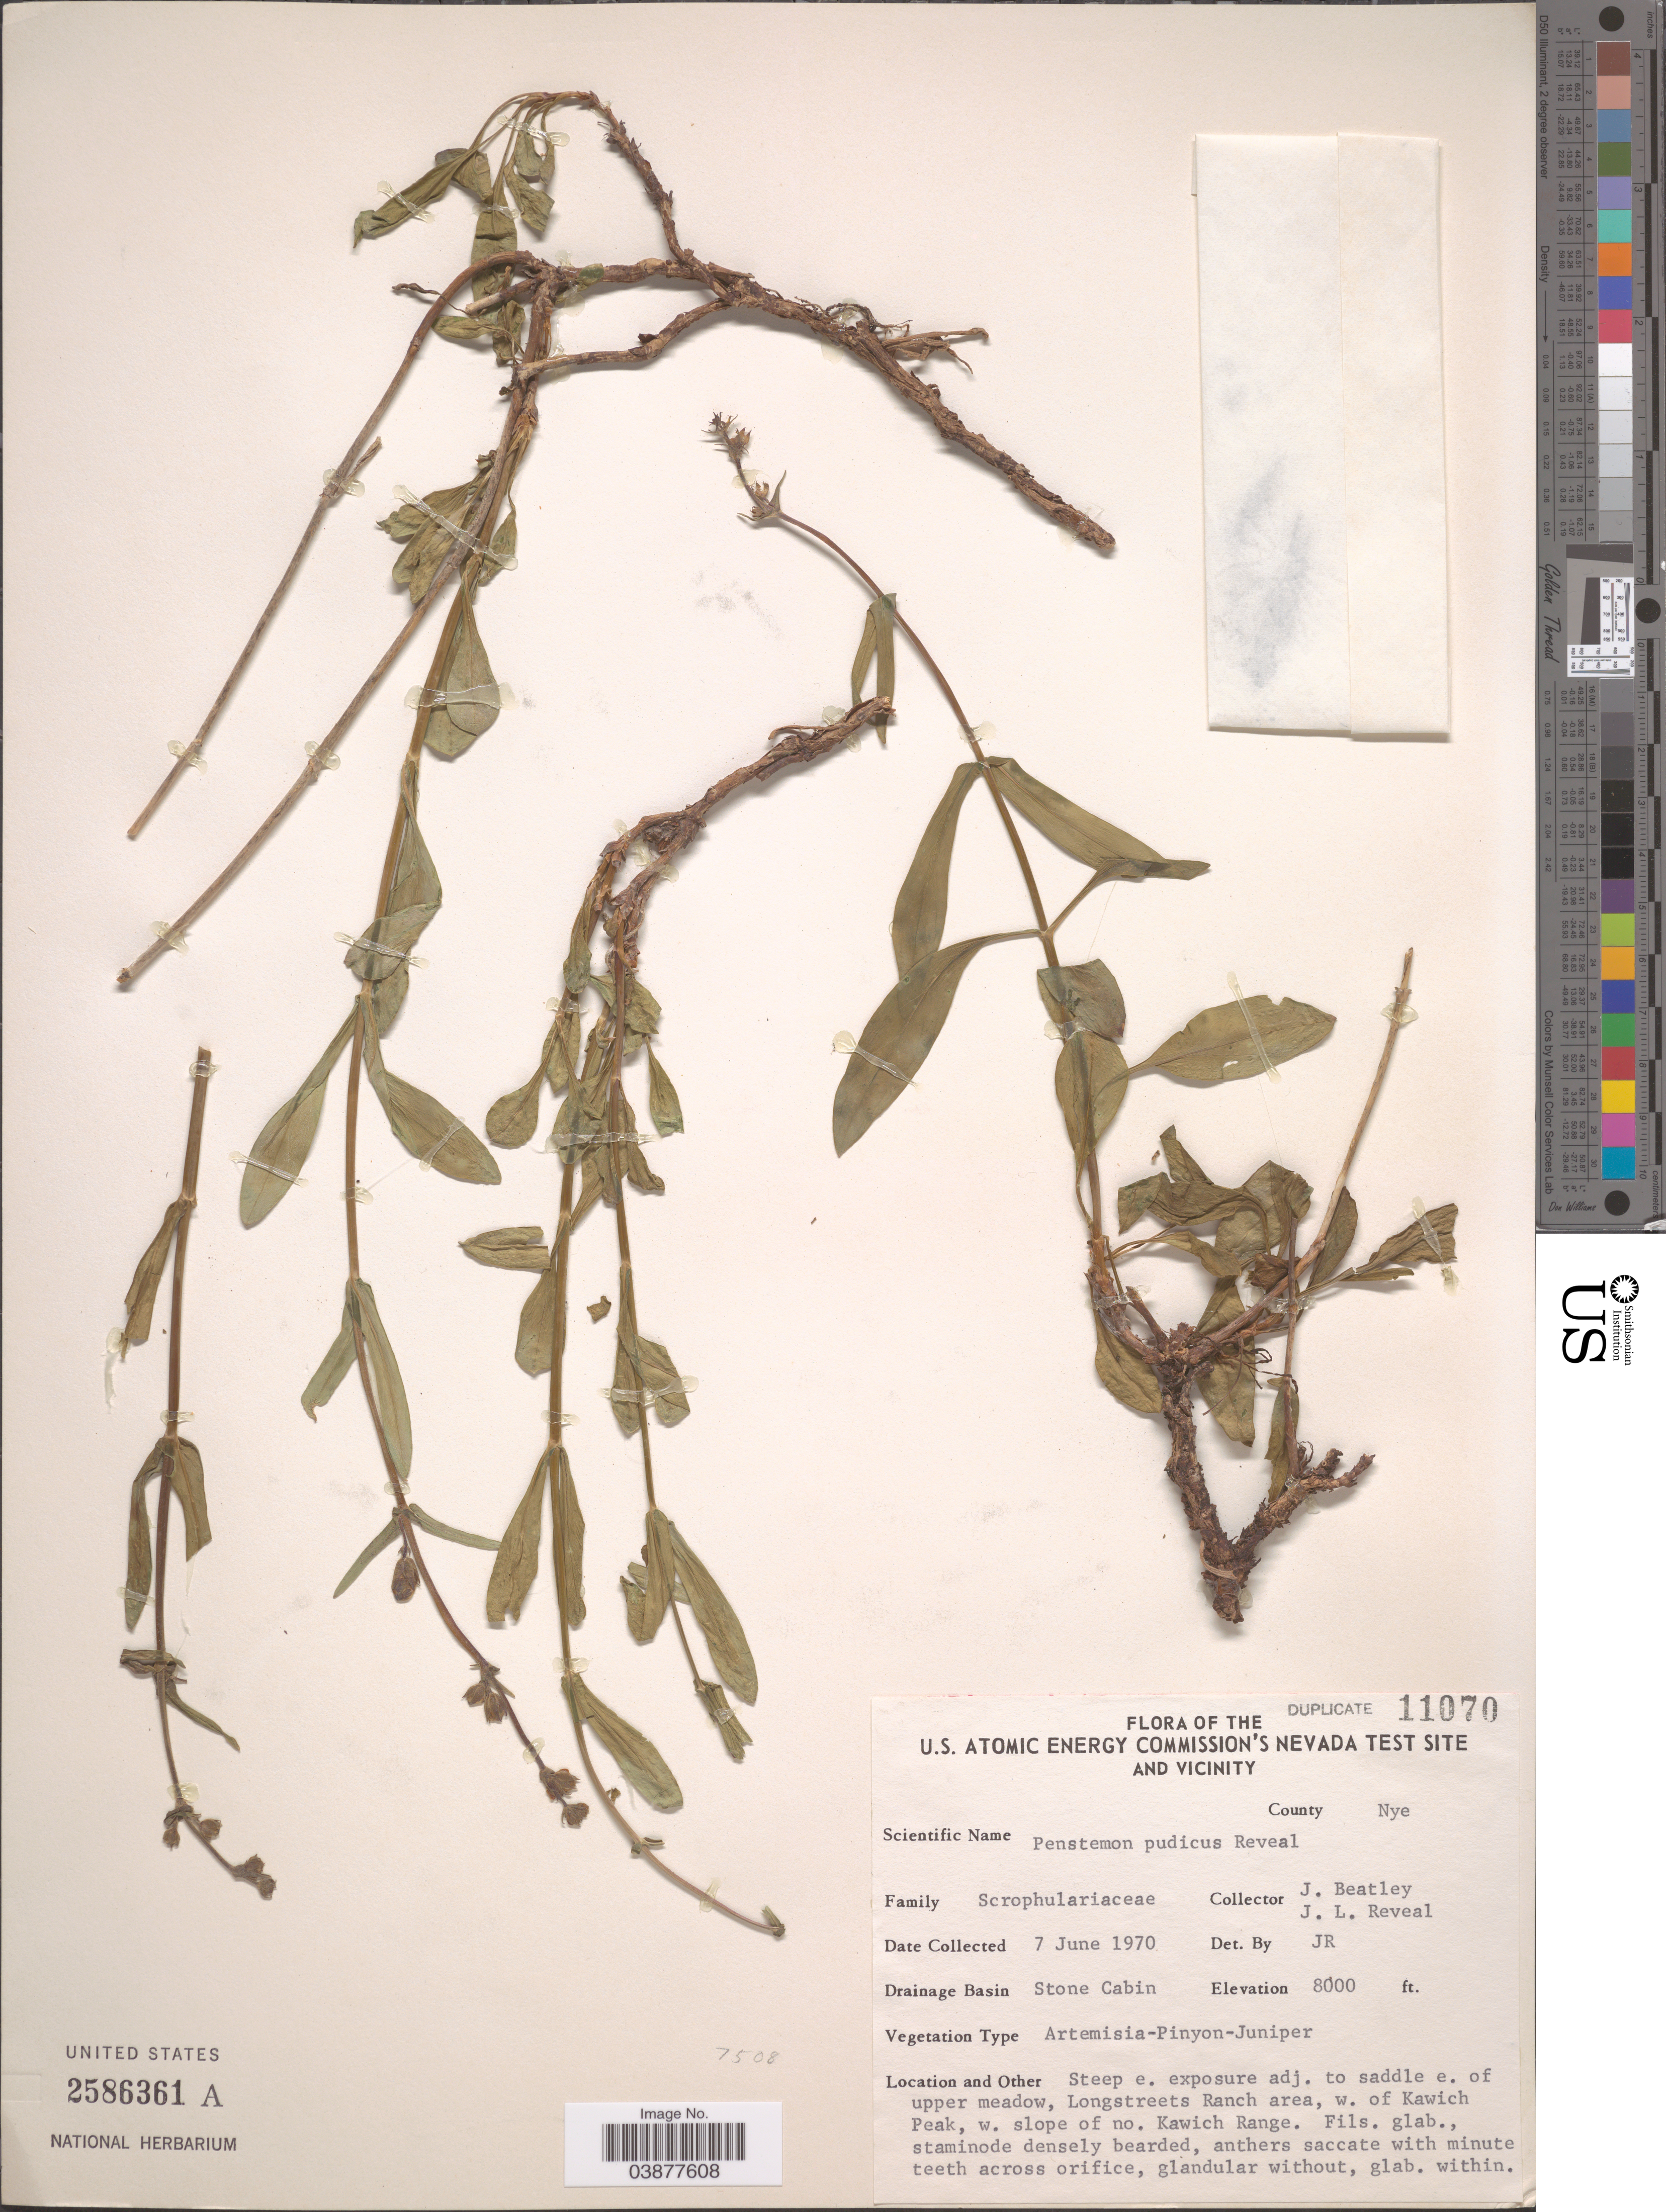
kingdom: Plantae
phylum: Tracheophyta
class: Magnoliopsida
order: Lamiales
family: Plantaginaceae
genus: Penstemon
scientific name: Penstemon pudicus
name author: Reveal & Beatley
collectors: J. C. Beatley & J. L. Reveal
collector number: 11070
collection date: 1970-06-07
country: United States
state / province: Nevada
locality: U.S. Atomic Energy Commission's Nevada Test Site and vicinity. County Nye. Drainage Basin Stone Cabin. Steep e. exposure adj. to saddle e. of upper meadow, Longstreets Ranch area, w. of Kawich Peak, w. slope of no. Kawich Range.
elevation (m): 2438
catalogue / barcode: US 2586361A